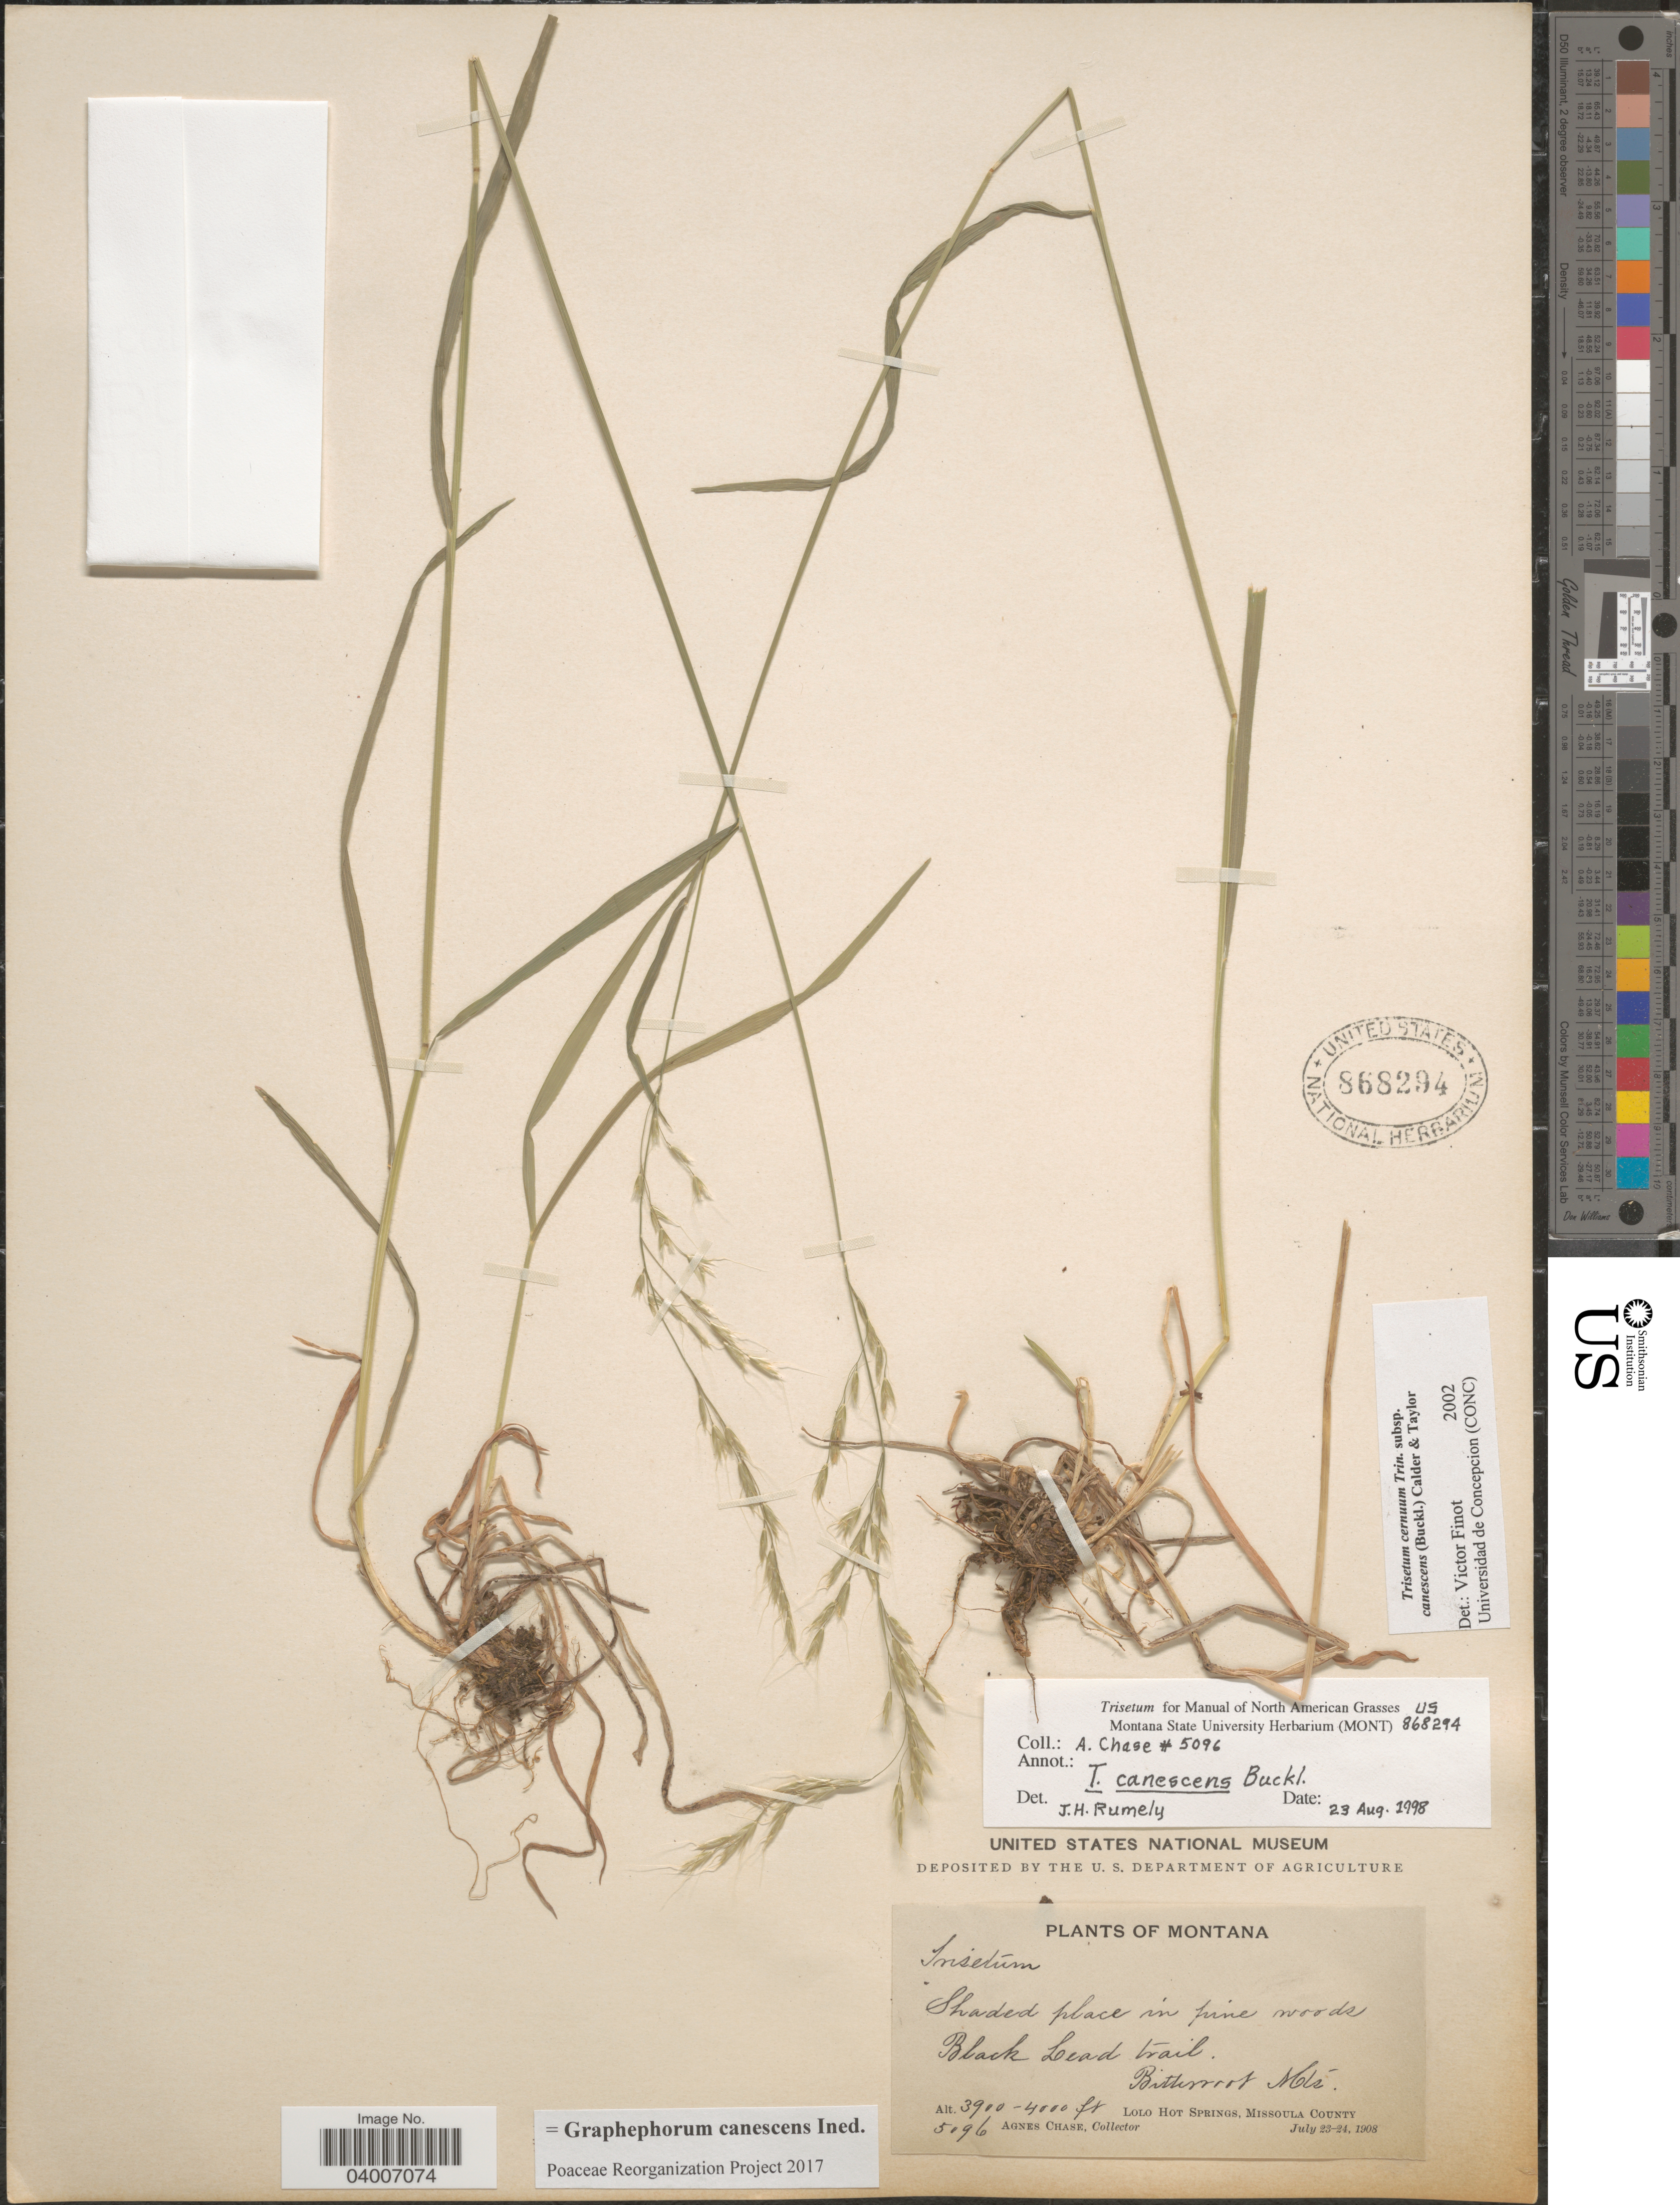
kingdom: Plantae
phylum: Tracheophyta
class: Liliopsida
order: Poales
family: Poaceae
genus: Graphephorum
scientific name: Graphephorum canescens ined.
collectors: A. Chase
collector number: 5096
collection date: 1908-07-23/1908-07-24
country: United States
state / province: Montana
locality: Shaded places in pine woods. Black Lead trail. Bitterroot Mts. Lolo Hot Springs, Missoula County.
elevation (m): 1189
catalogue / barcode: US 868294